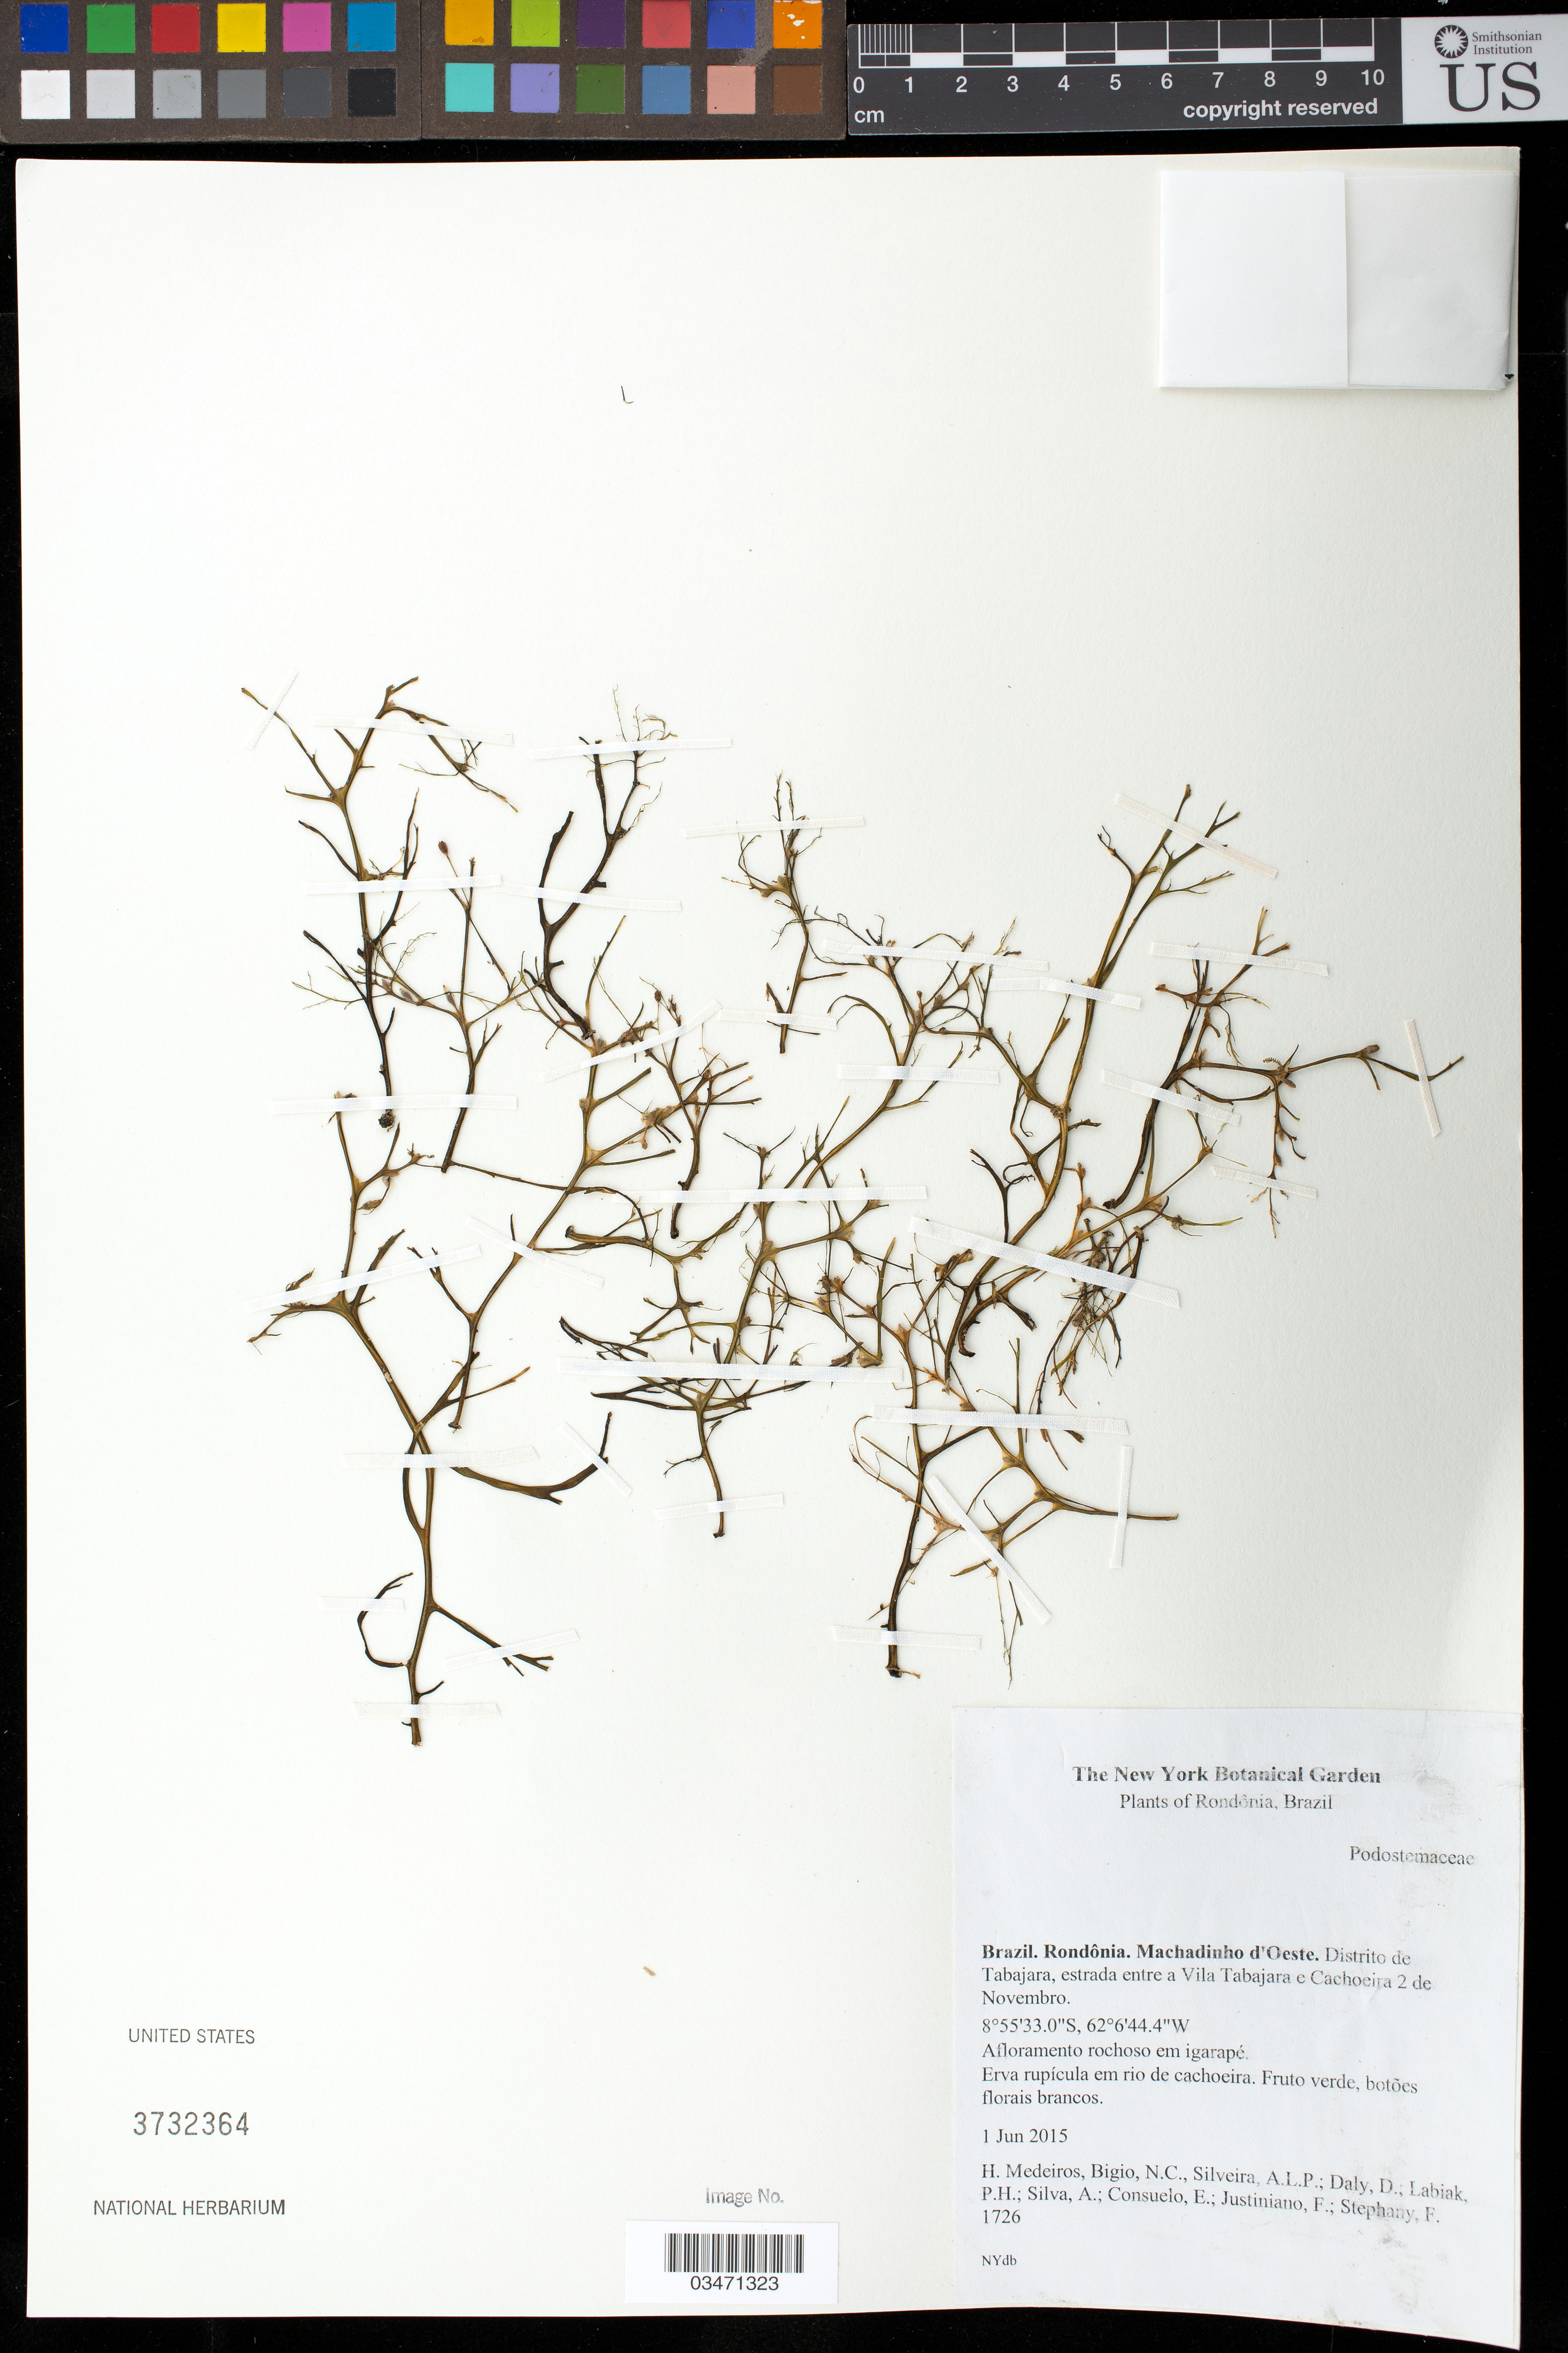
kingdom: Plantae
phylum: Tracheophyta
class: Magnoliopsida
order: Malpighiales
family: Podostemaceae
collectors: H. Medeiros, N. C. Bigio, D. Daly, P. H. Labiak, A. Silva, E. Consuelo, F. Justiniano & F. Stephany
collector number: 1726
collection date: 2015-06-01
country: Brazil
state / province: Rondônia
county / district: Machadinho d'Oeste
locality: Tabajara, estrada entre a Vila Tabajara e Cachoeira 2 de Novembro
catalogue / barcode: US 3732364